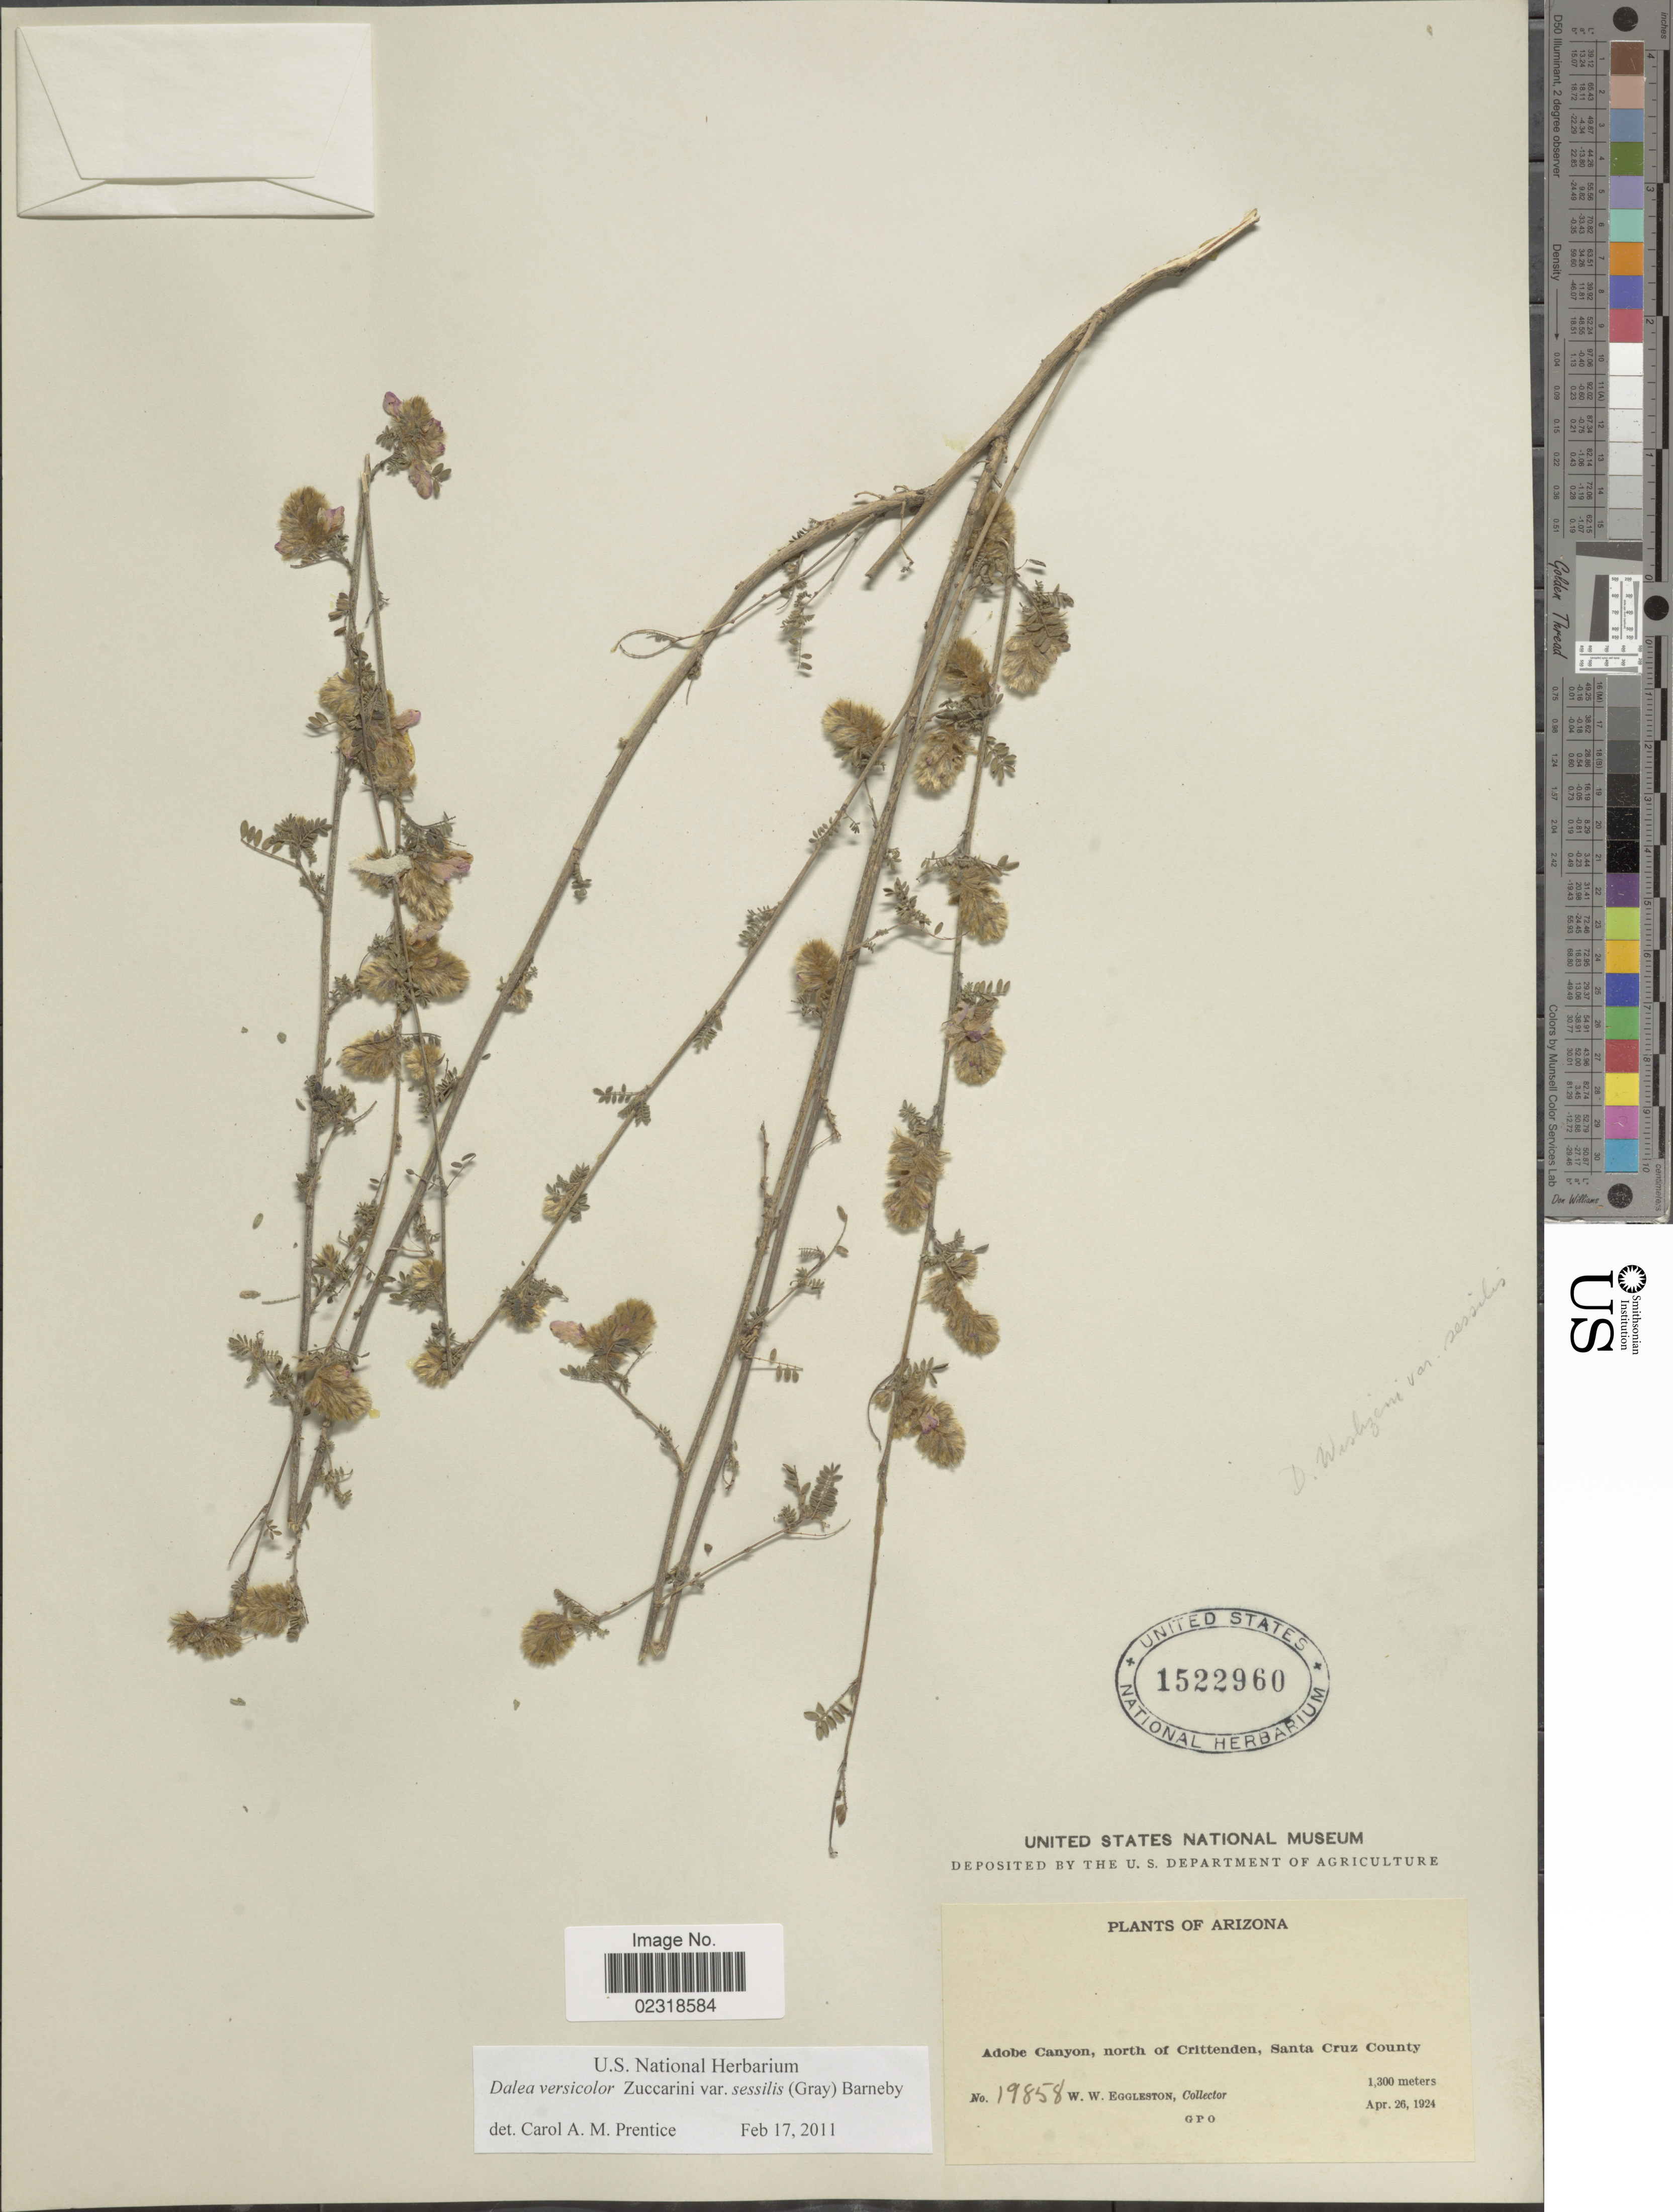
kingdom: Plantae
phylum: Tracheophyta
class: Magnoliopsida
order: Fabales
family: Fabaceae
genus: Dalea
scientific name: Dalea versicolor var. sessilis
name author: Zucc.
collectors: W. W. Eggleston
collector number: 19858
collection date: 1924-04-26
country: United States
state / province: Arizona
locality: Adobe Canyon, north of Crittenden,Santa Cruz County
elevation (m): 1300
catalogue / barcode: US 1522960